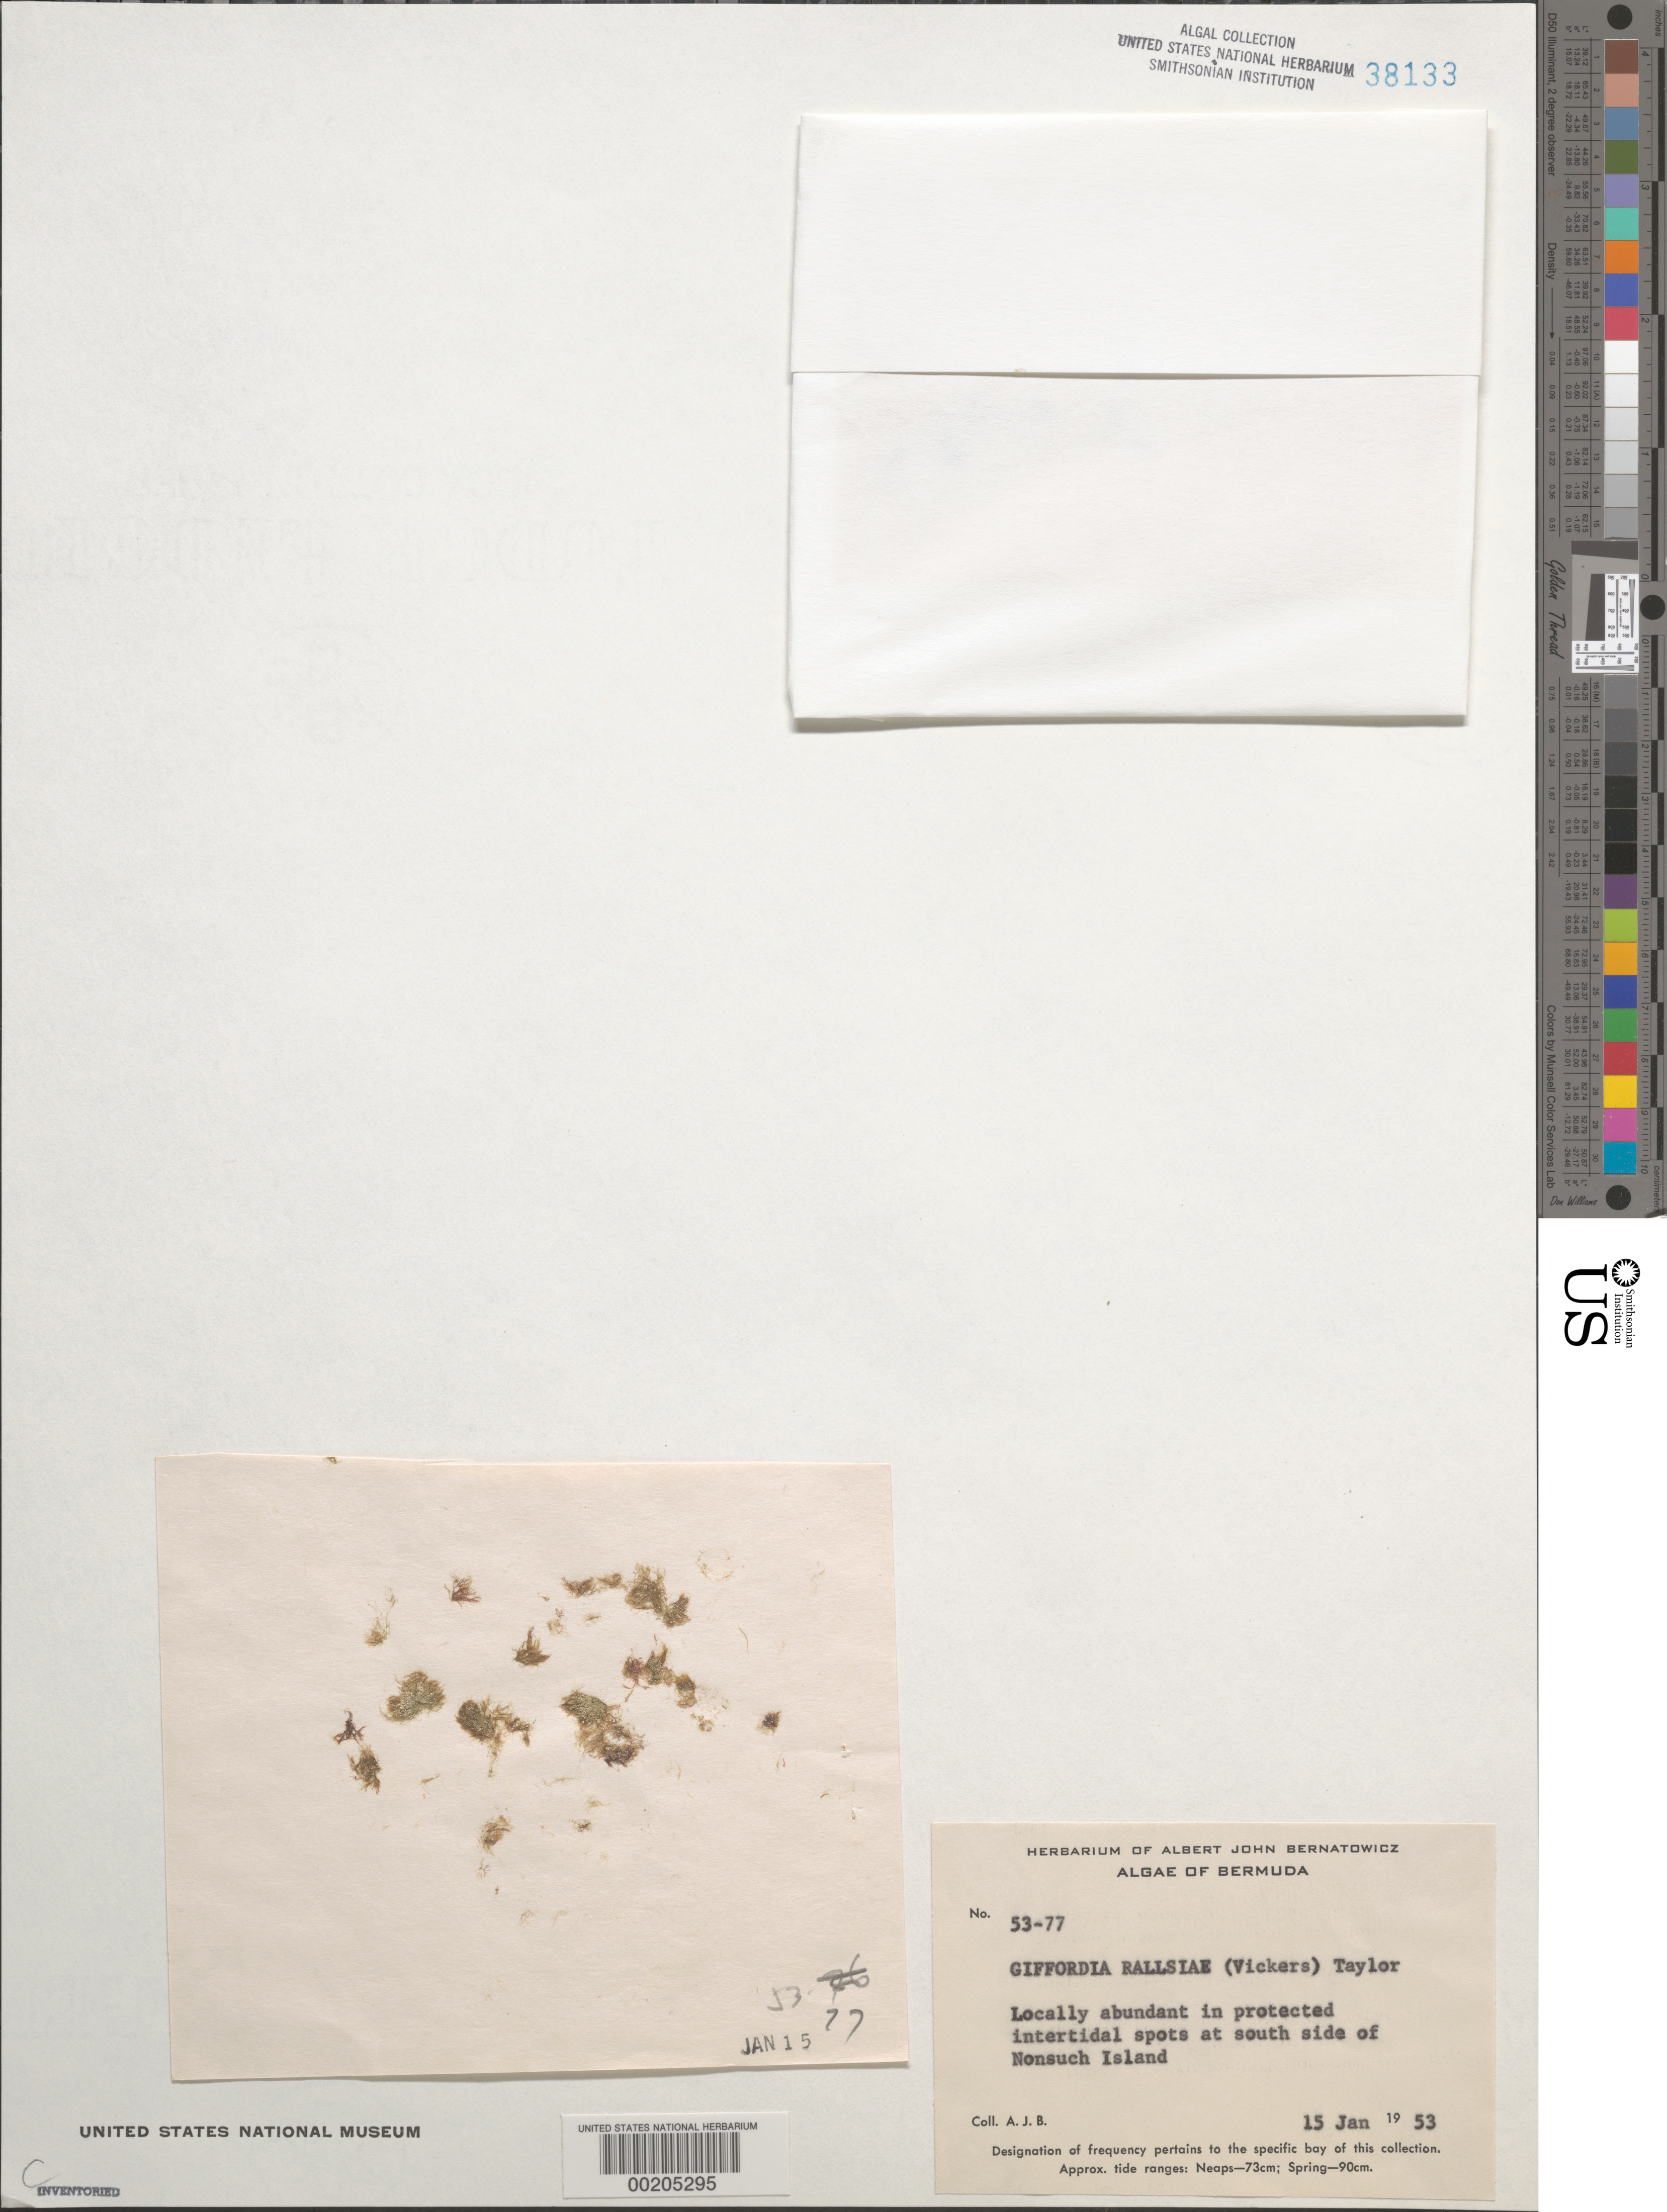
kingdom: Chromista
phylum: Ochrophyta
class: Phaeophyceae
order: Ectocarpales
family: Ectocarpaceae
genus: Ectocarpus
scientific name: Ectocarpus rallsiae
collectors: A. Bernatowicz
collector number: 53-77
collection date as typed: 15 Jan 1953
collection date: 1953-01-15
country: Bermuda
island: Nonsuch Island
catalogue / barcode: US 38133